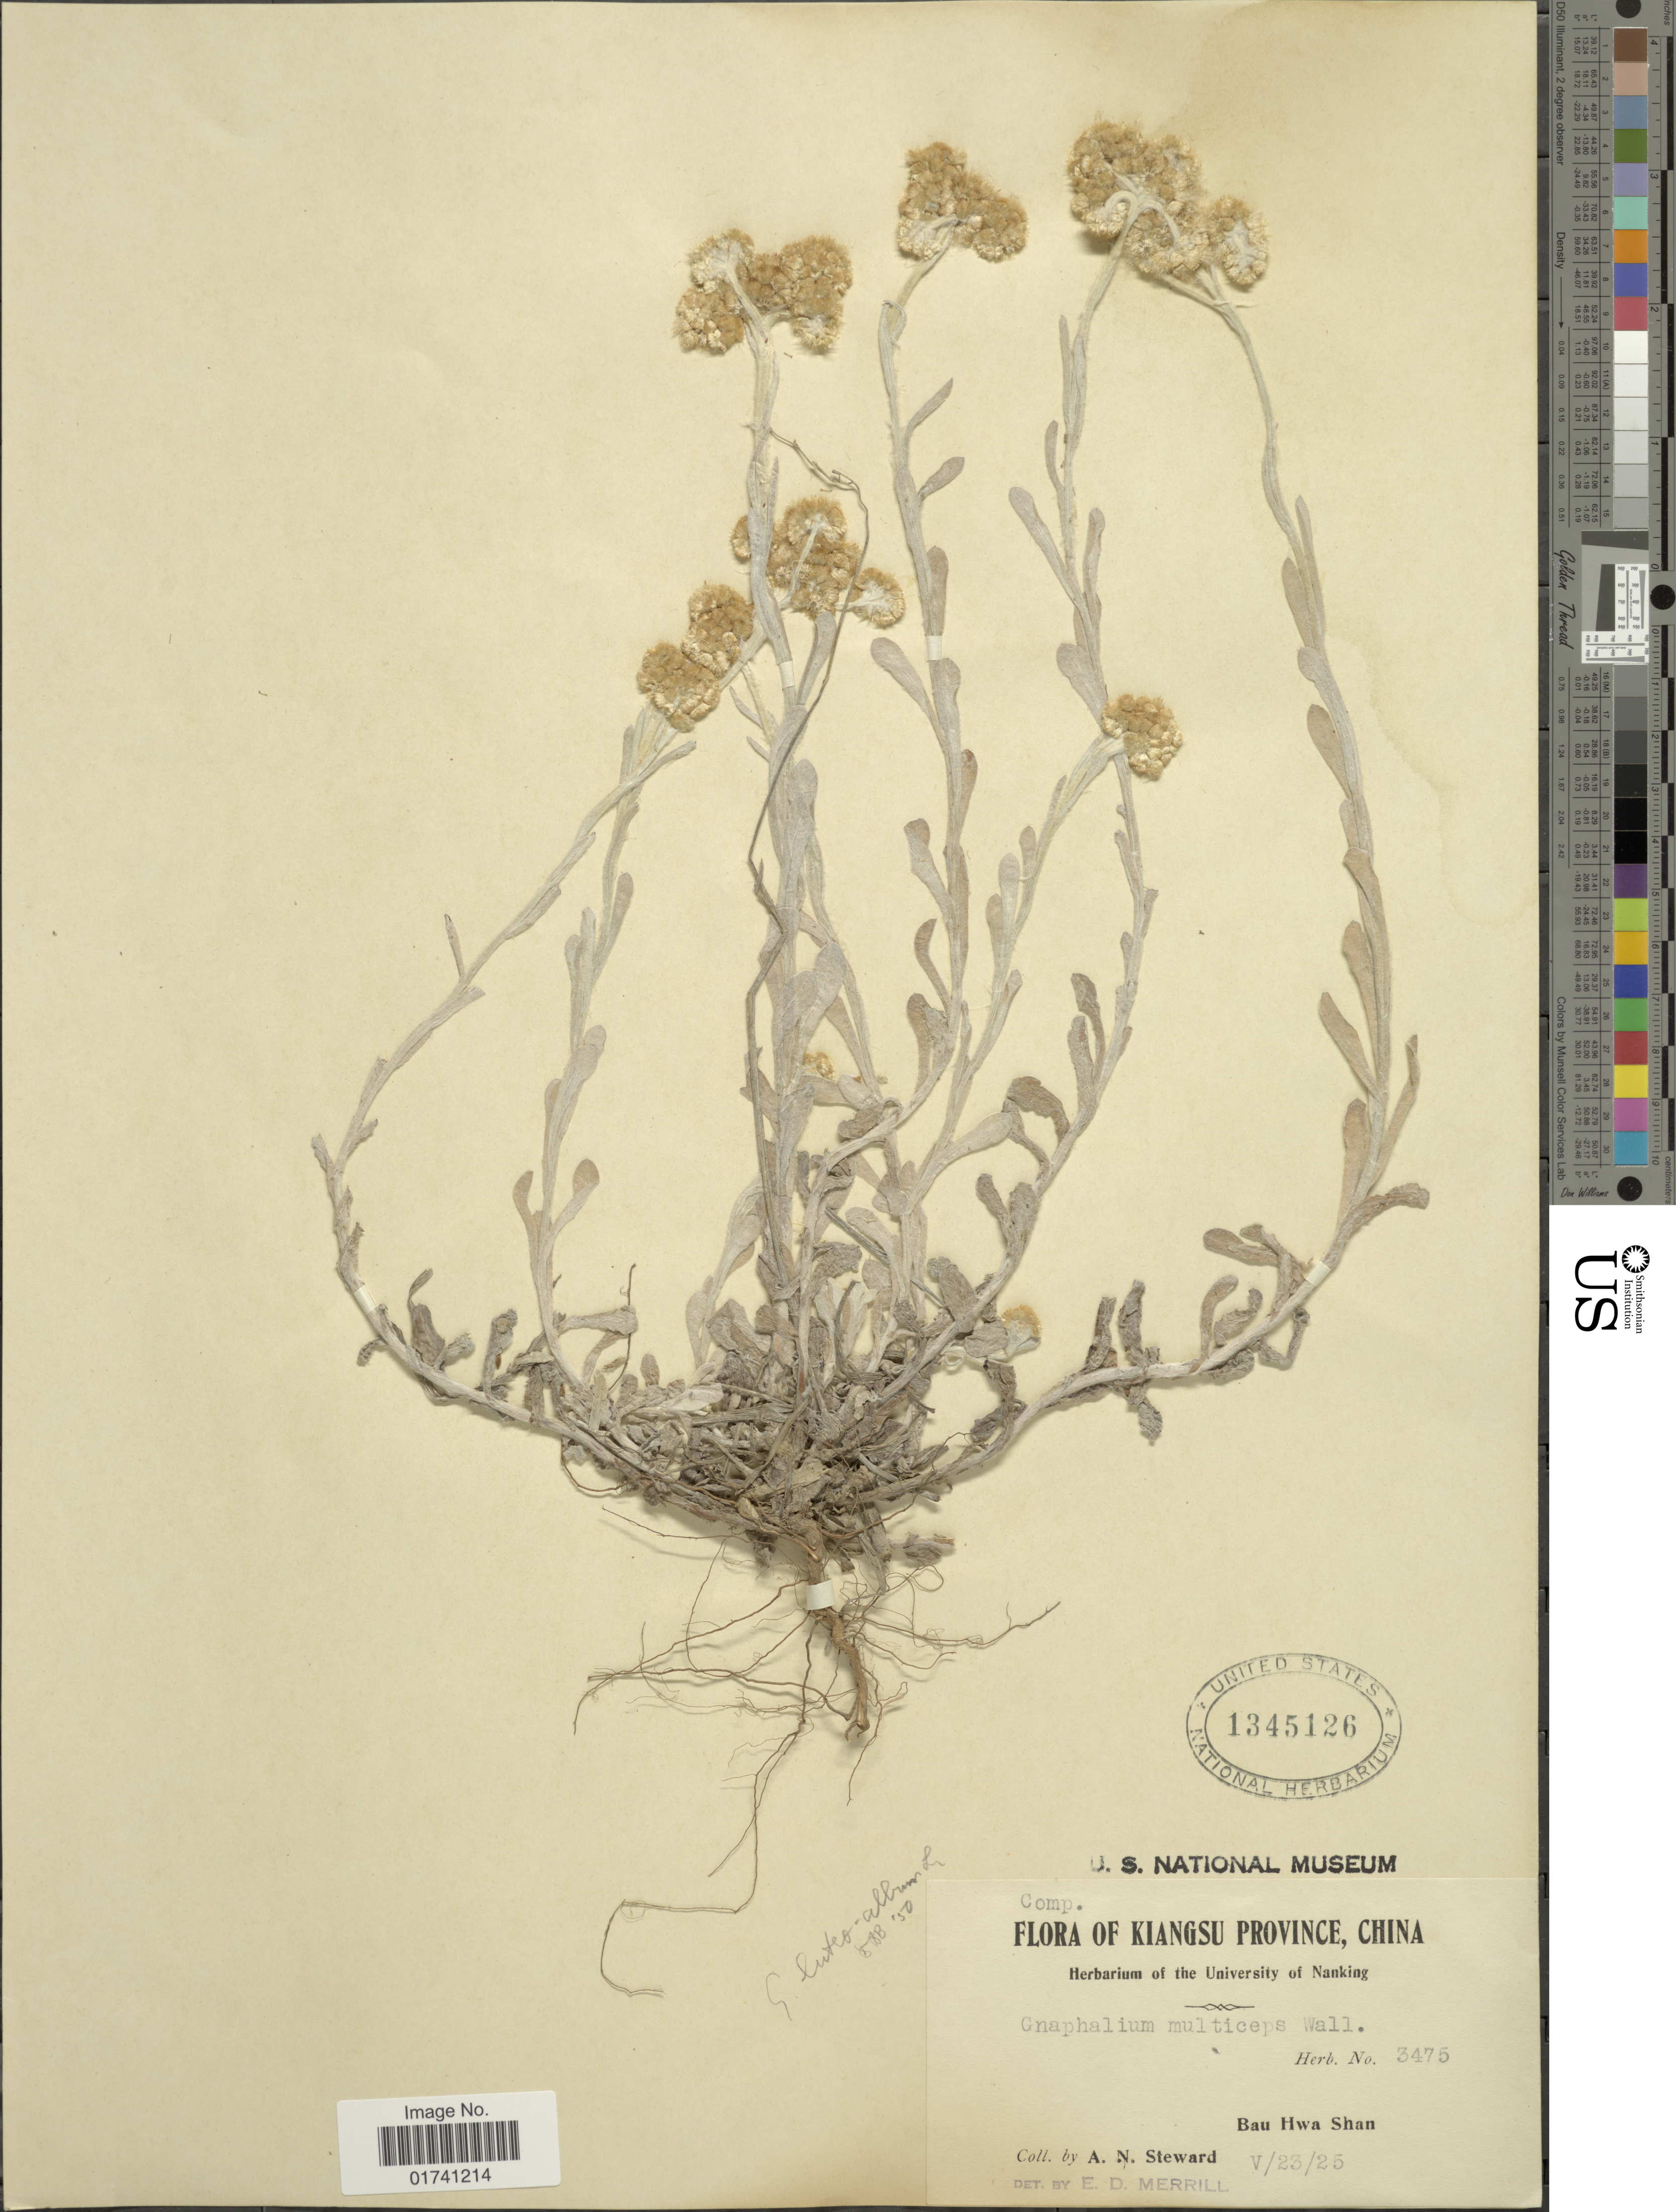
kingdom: Plantae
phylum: Tracheophyta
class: Magnoliopsida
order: Asterales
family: Asteraceae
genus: Laphangium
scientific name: Laphangium affine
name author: (D. Don) Tzvelev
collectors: A. N. Steward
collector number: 3475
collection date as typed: Transcribed d/m/y: 23/5/25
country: China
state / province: Jiangsu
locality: Kiangsu Province, Bau Hwa Shan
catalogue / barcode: US 1345126